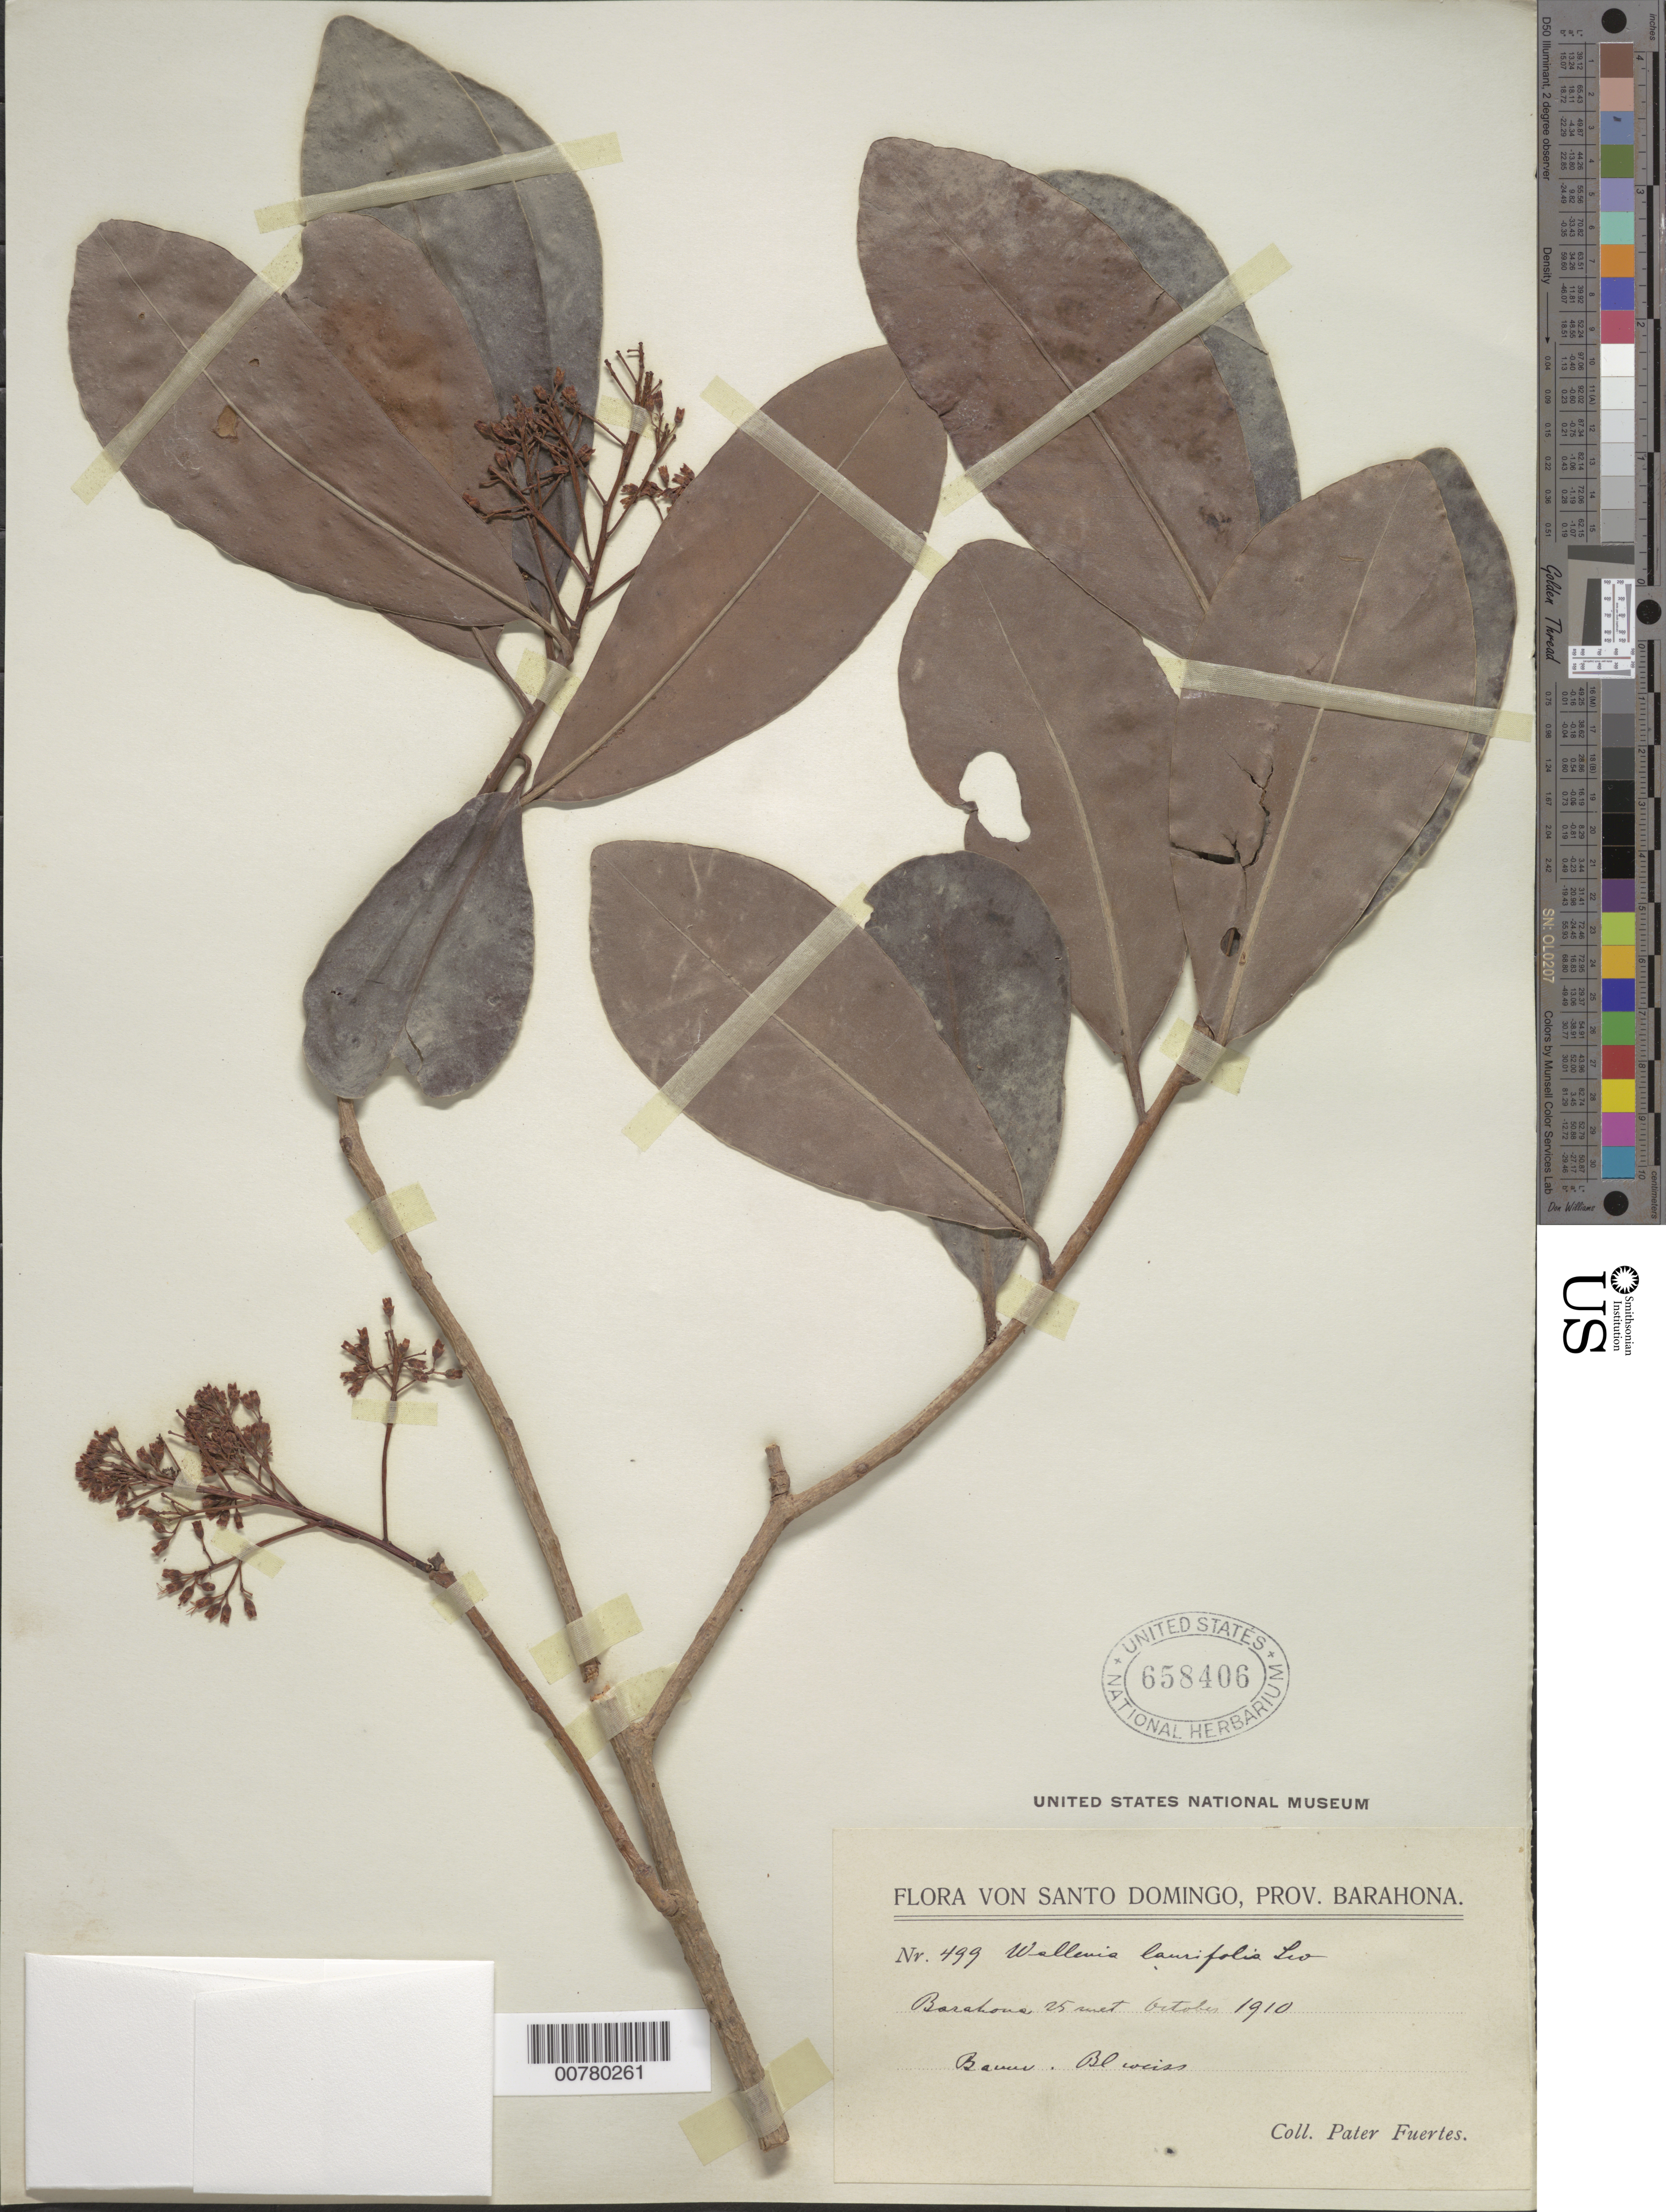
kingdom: Plantae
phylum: Tracheophyta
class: Magnoliopsida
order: Ericales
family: Primulaceae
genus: Wallenia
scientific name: Wallenia laurifolia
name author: Sw.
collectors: M. D. Fuertes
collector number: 499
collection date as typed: Oct 1910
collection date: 1910-10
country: Dominican Republic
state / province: Barahona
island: Hispaniola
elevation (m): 25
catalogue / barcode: US 658406